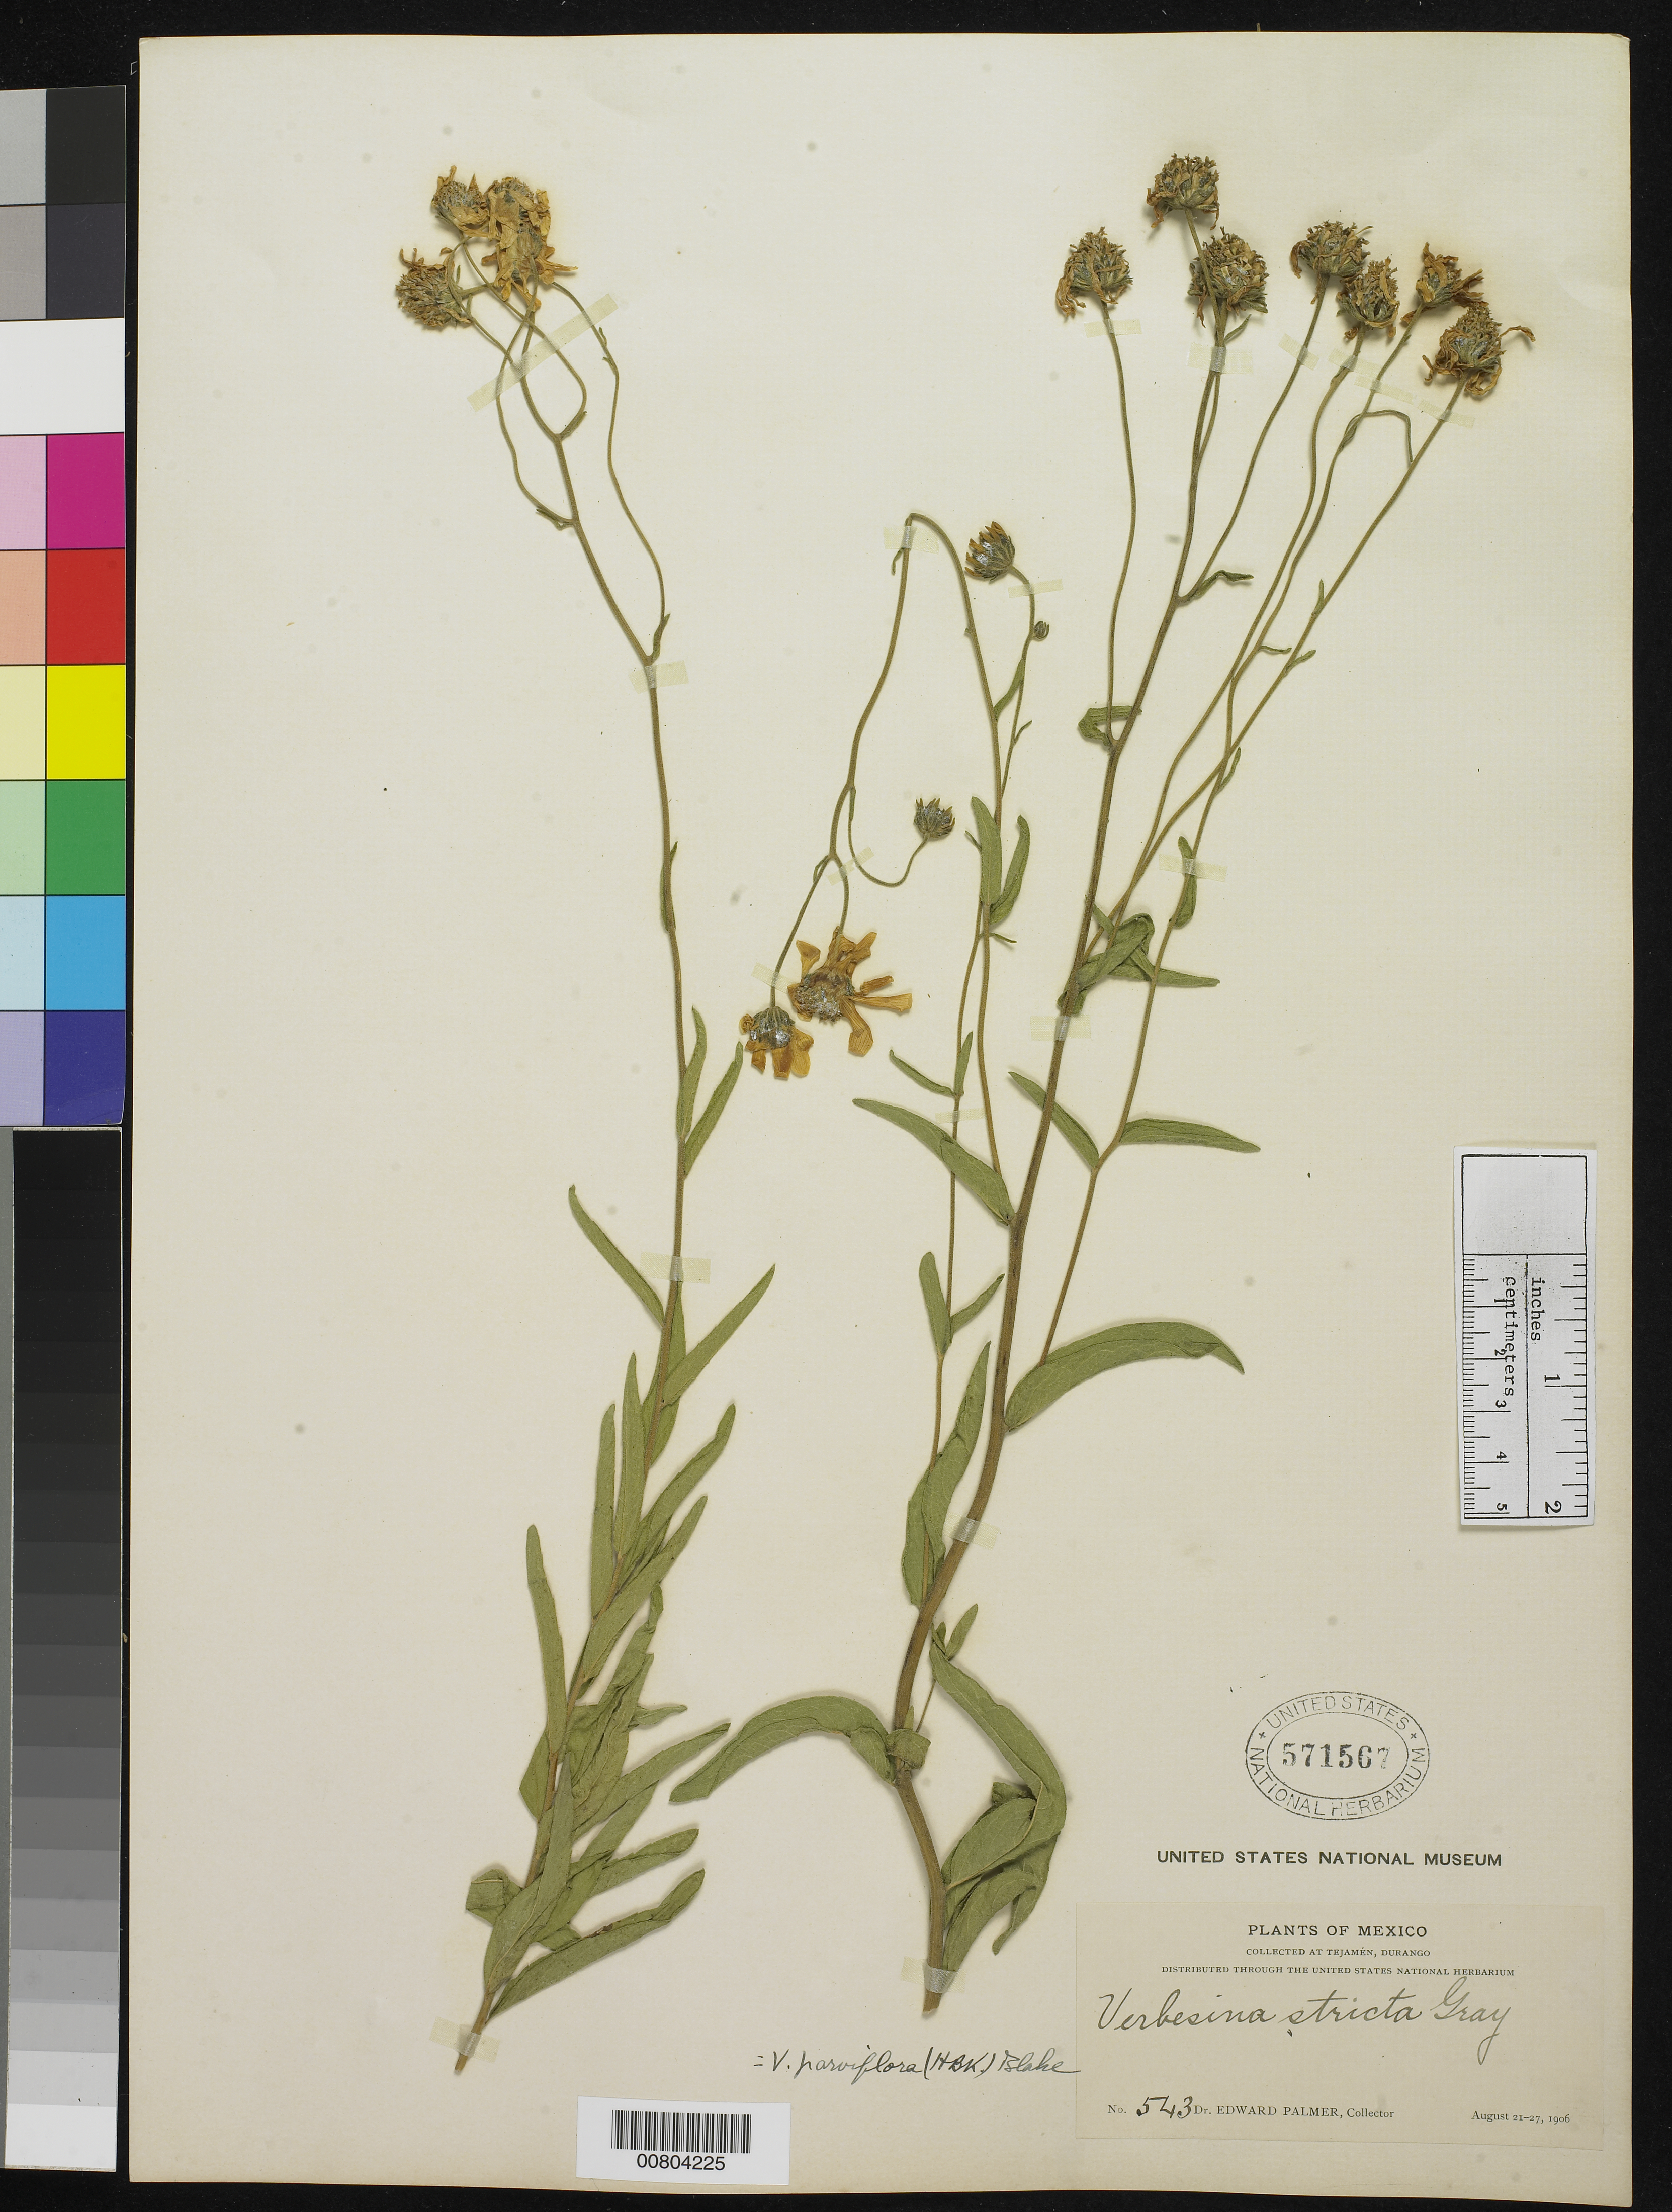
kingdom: Plantae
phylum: Tracheophyta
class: Magnoliopsida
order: Asterales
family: Asteraceae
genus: Verbesina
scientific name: Verbesina parviflora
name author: (Kunth) S.F. Blake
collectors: E. Palmer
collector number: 543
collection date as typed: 21 Aug 1906 to 27 Aug 1906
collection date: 1906-08-21/1906-08-27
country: Mexico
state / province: Durango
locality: Tejamén, Durango.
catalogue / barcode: US 571567